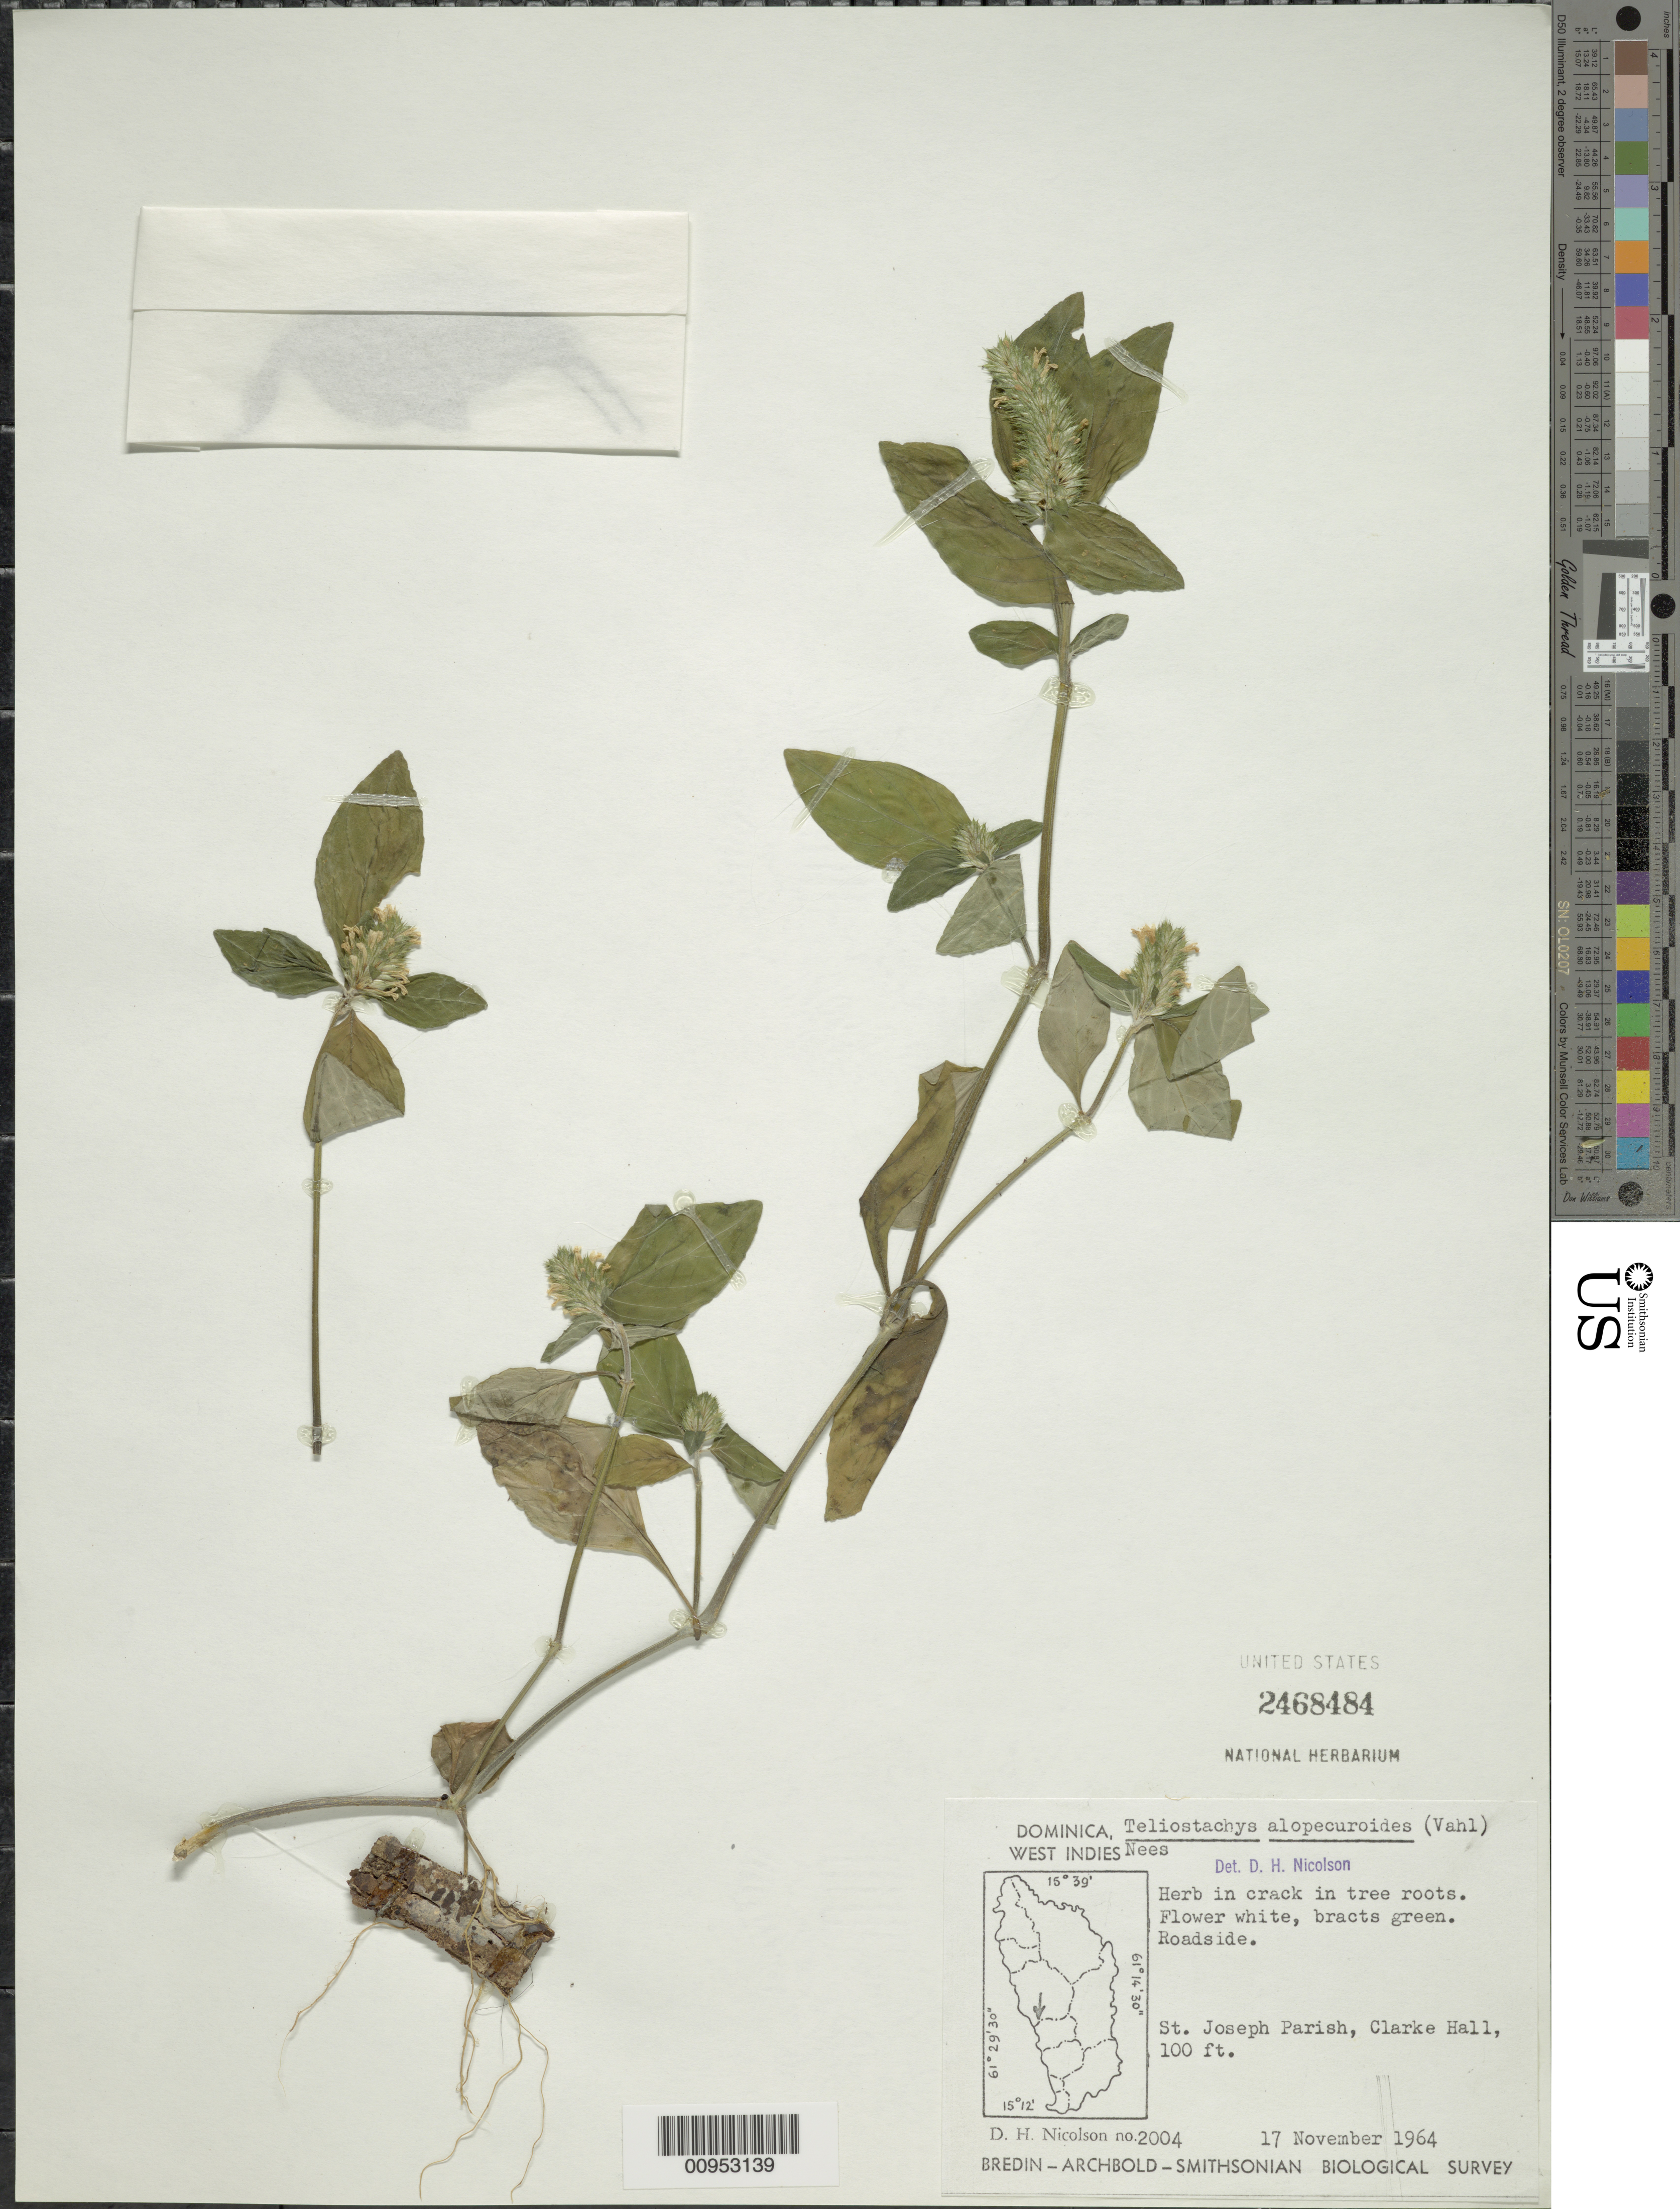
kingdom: Plantae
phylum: Tracheophyta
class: Magnoliopsida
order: Lamiales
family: Acanthaceae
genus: Teliostachya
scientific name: Teliostachya alopecuroidea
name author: (Vahl) Nees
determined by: Nicolson, Dan H.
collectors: D. H. Nicolson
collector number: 2004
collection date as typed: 17 Nov 1964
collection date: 1964-11-17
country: Dominica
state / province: St. Joseph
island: Dominica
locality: Clarke Hall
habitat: Roadside, in crack in tree roots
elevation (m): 30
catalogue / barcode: US 2468484